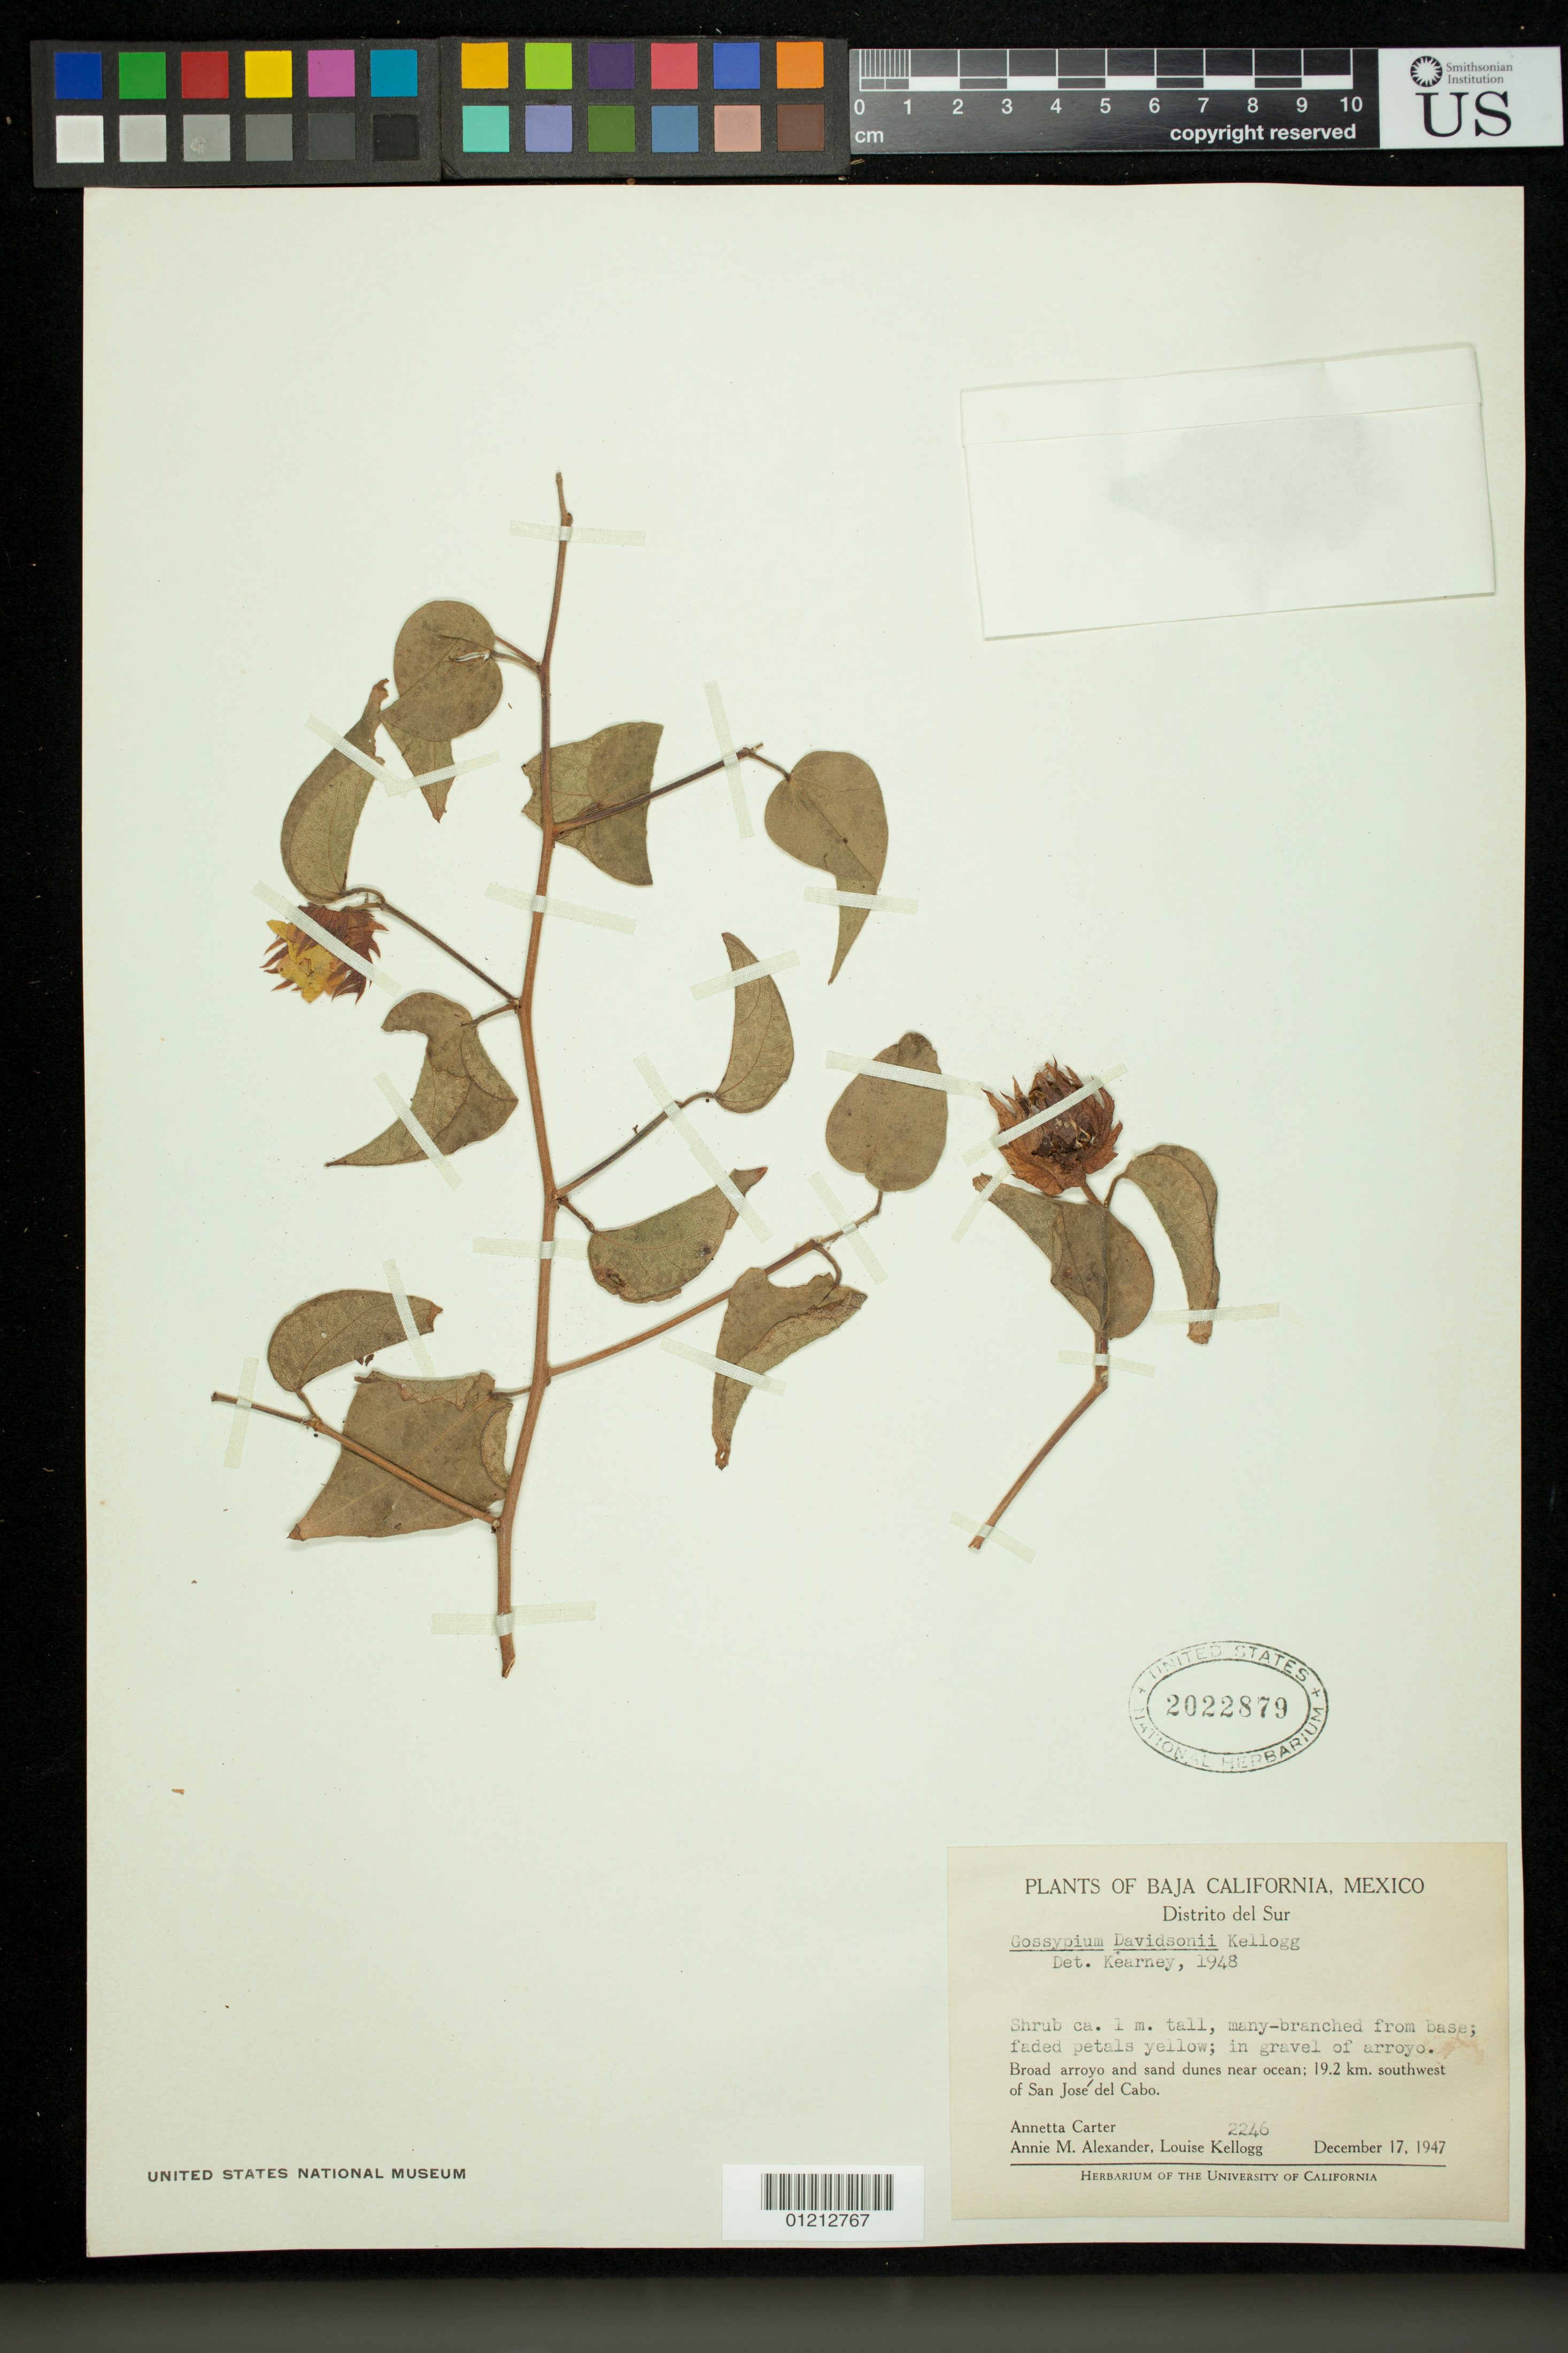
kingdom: Plantae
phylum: Tracheophyta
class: Magnoliopsida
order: Malvales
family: Malvaceae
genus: Gossypium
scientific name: Gossypium davidsonii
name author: Kellogg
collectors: A. M. Carter, A. M. Alexander & L. Kellogg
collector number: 2246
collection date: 1947-12-17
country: Mexico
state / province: Baja California Sur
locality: In gravel of arroyo. Broad arroyo and sand dunes near ocean. 19.2 km. southwest of San Jose del Cabo.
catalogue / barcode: US 2022879